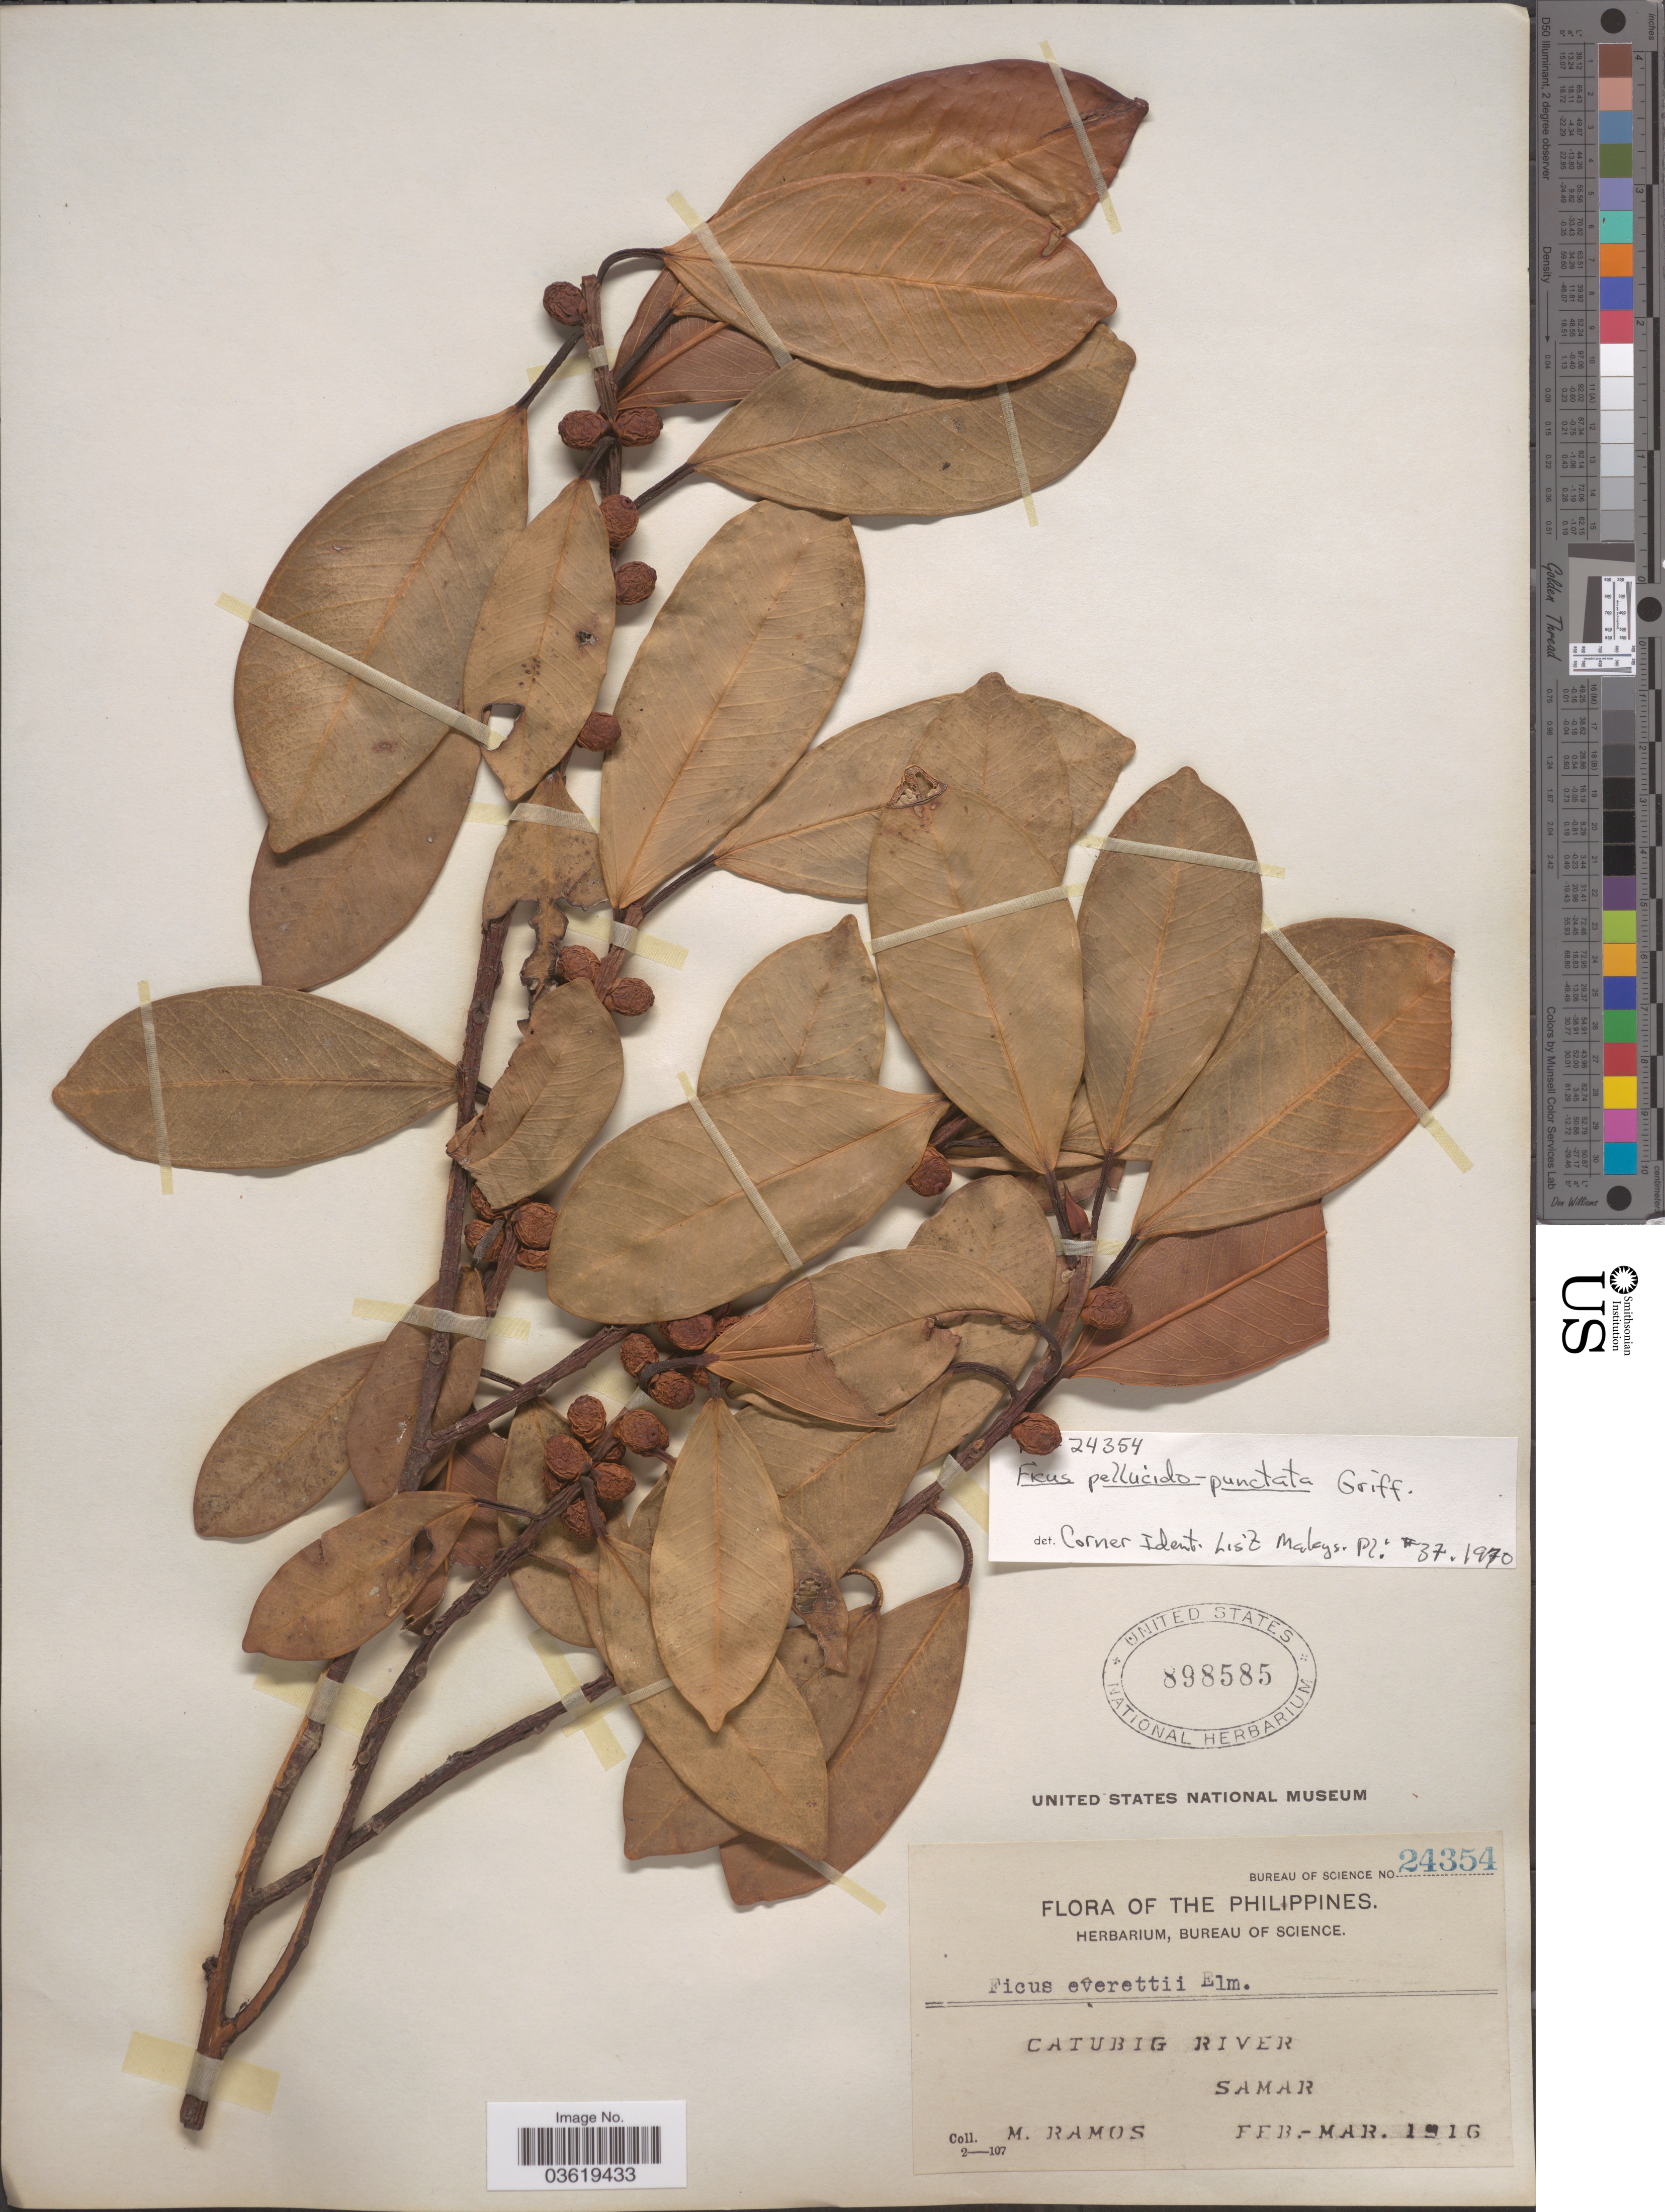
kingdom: Plantae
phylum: Tracheophyta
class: Magnoliopsida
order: Rosales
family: Moraceae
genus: Ficus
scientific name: Ficus pellucido-punctata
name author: Griff.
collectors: M. Ramos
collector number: Bureau of Science 24354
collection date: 1916-02/1916-03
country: Philippines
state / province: Eastern Visayas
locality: Catubig River. Samar.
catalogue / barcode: US 898585